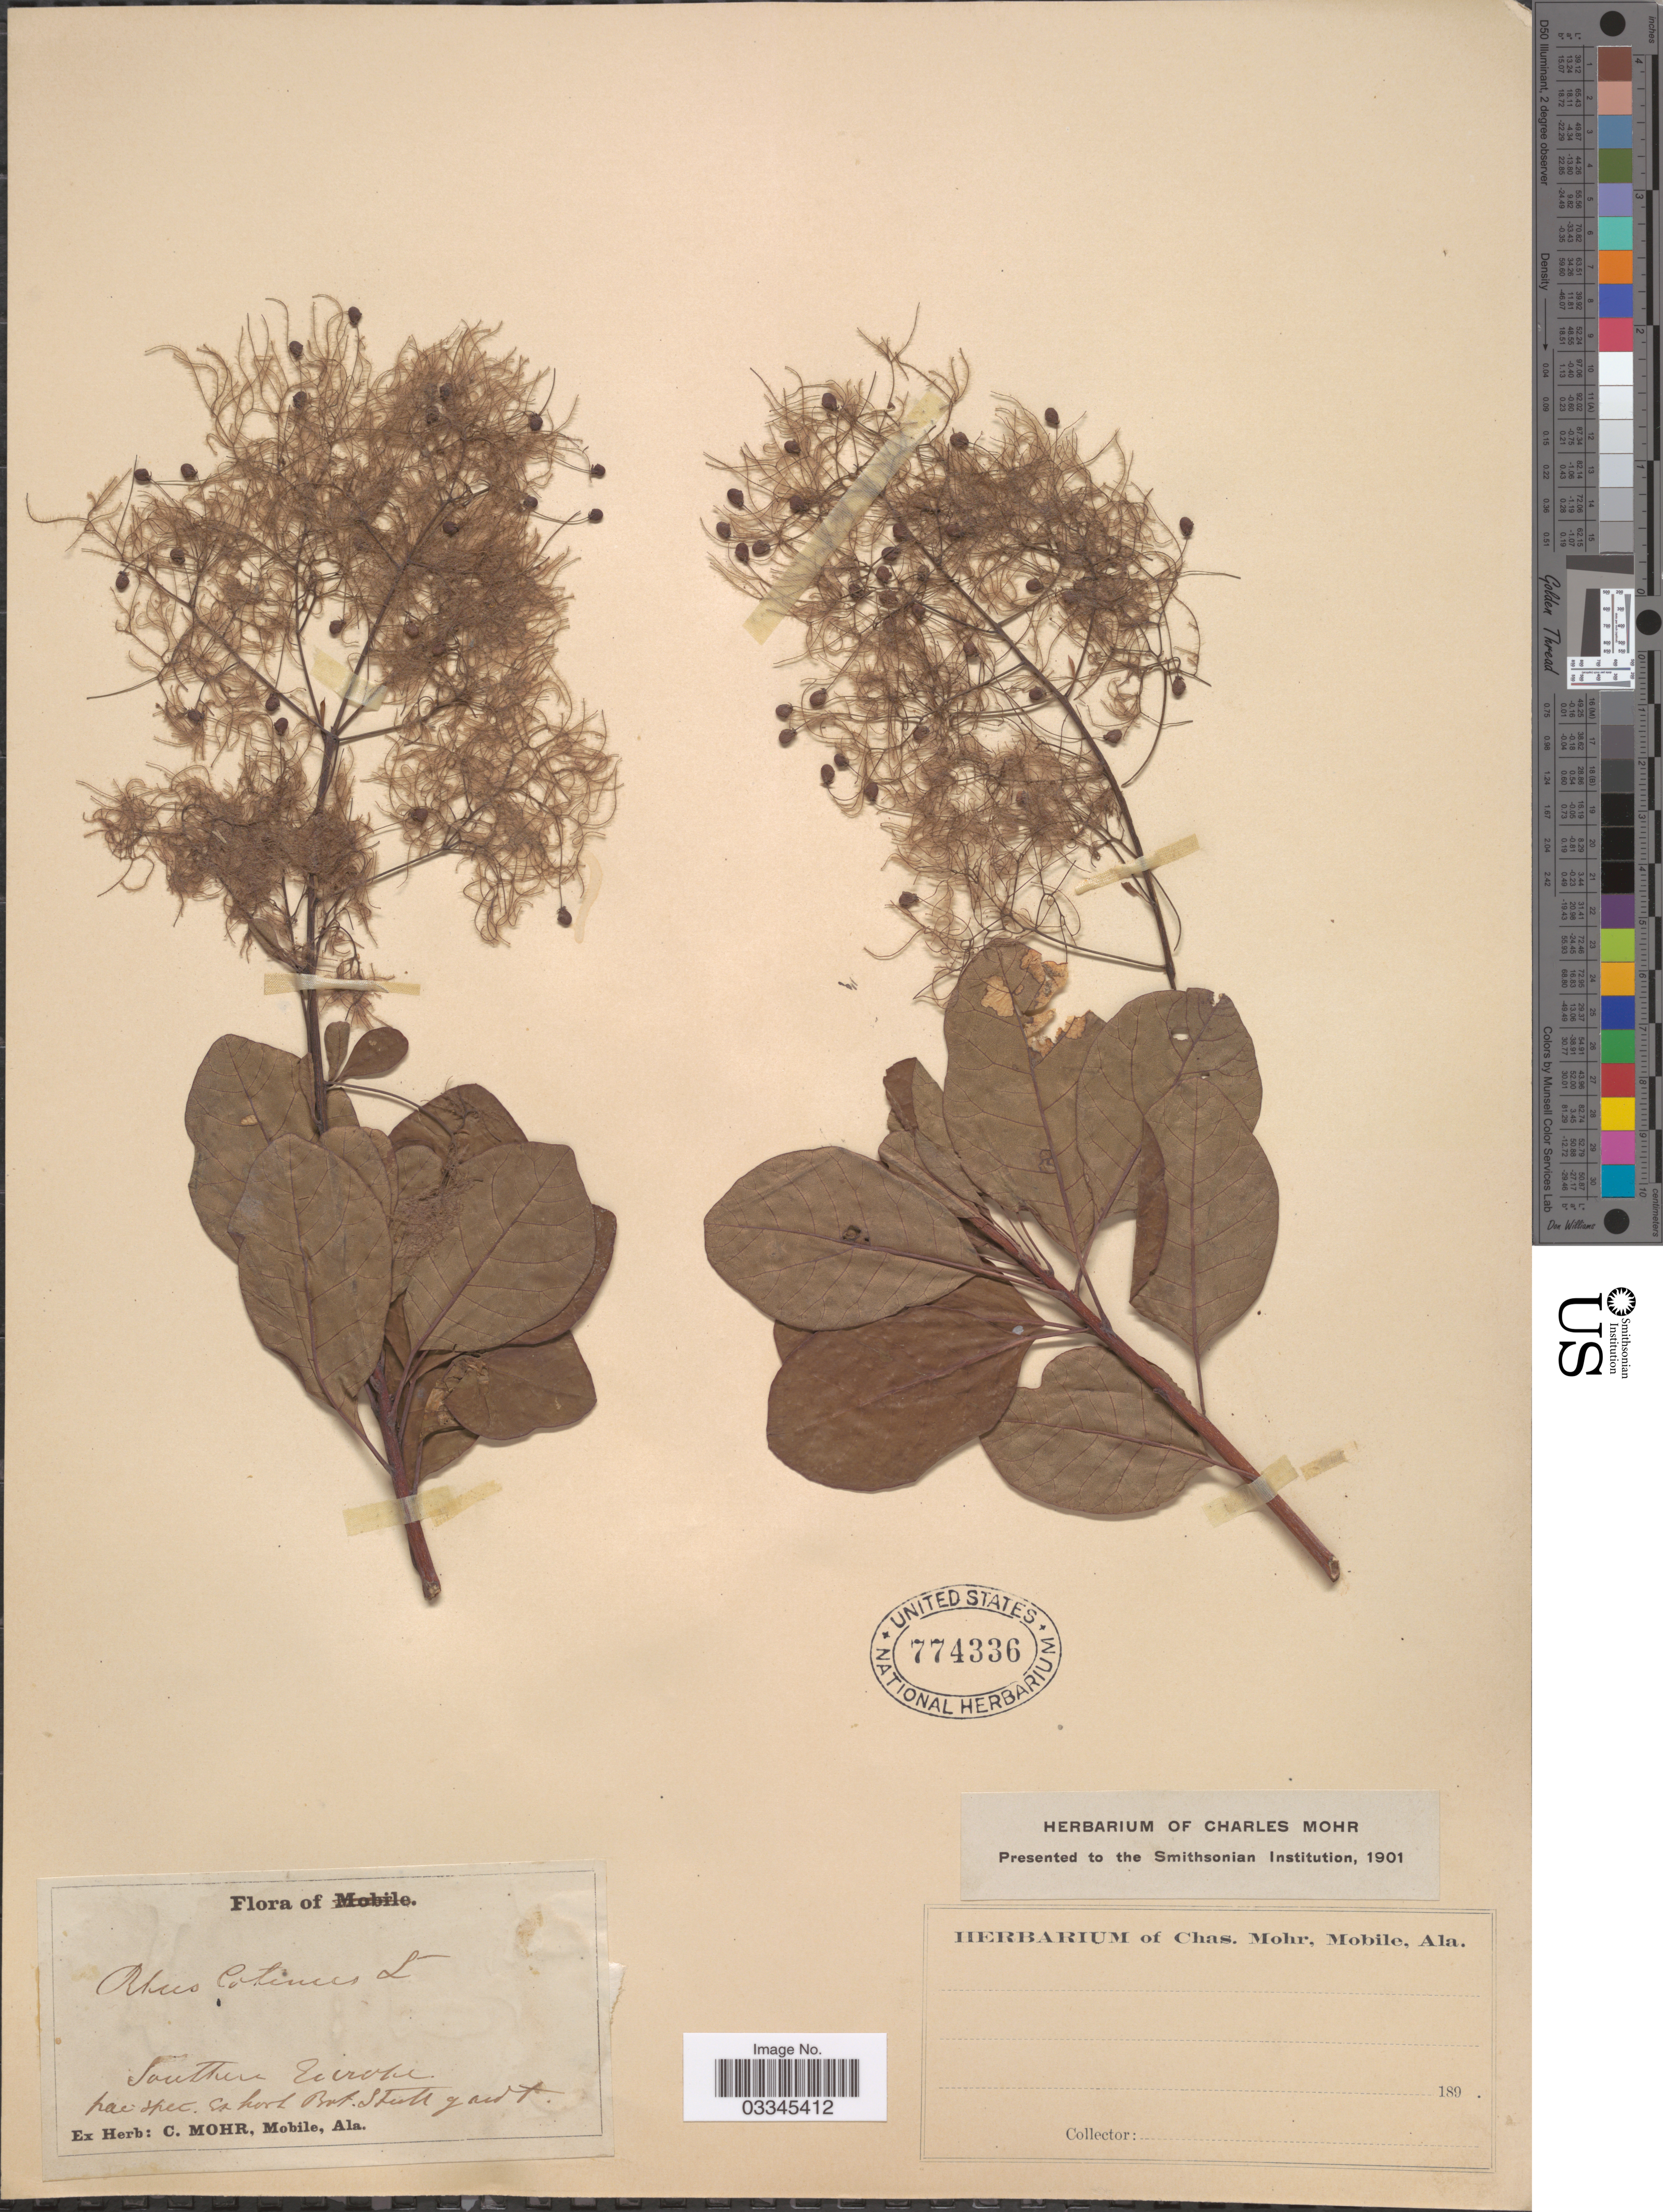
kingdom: Plantae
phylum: Tracheophyta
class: Magnoliopsida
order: Sapindales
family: Anacardiaceae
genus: Cotinus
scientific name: Cotinus coggygria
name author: Scop.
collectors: C. T. Mohr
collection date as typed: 189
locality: Southern Europe.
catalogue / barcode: US 774336